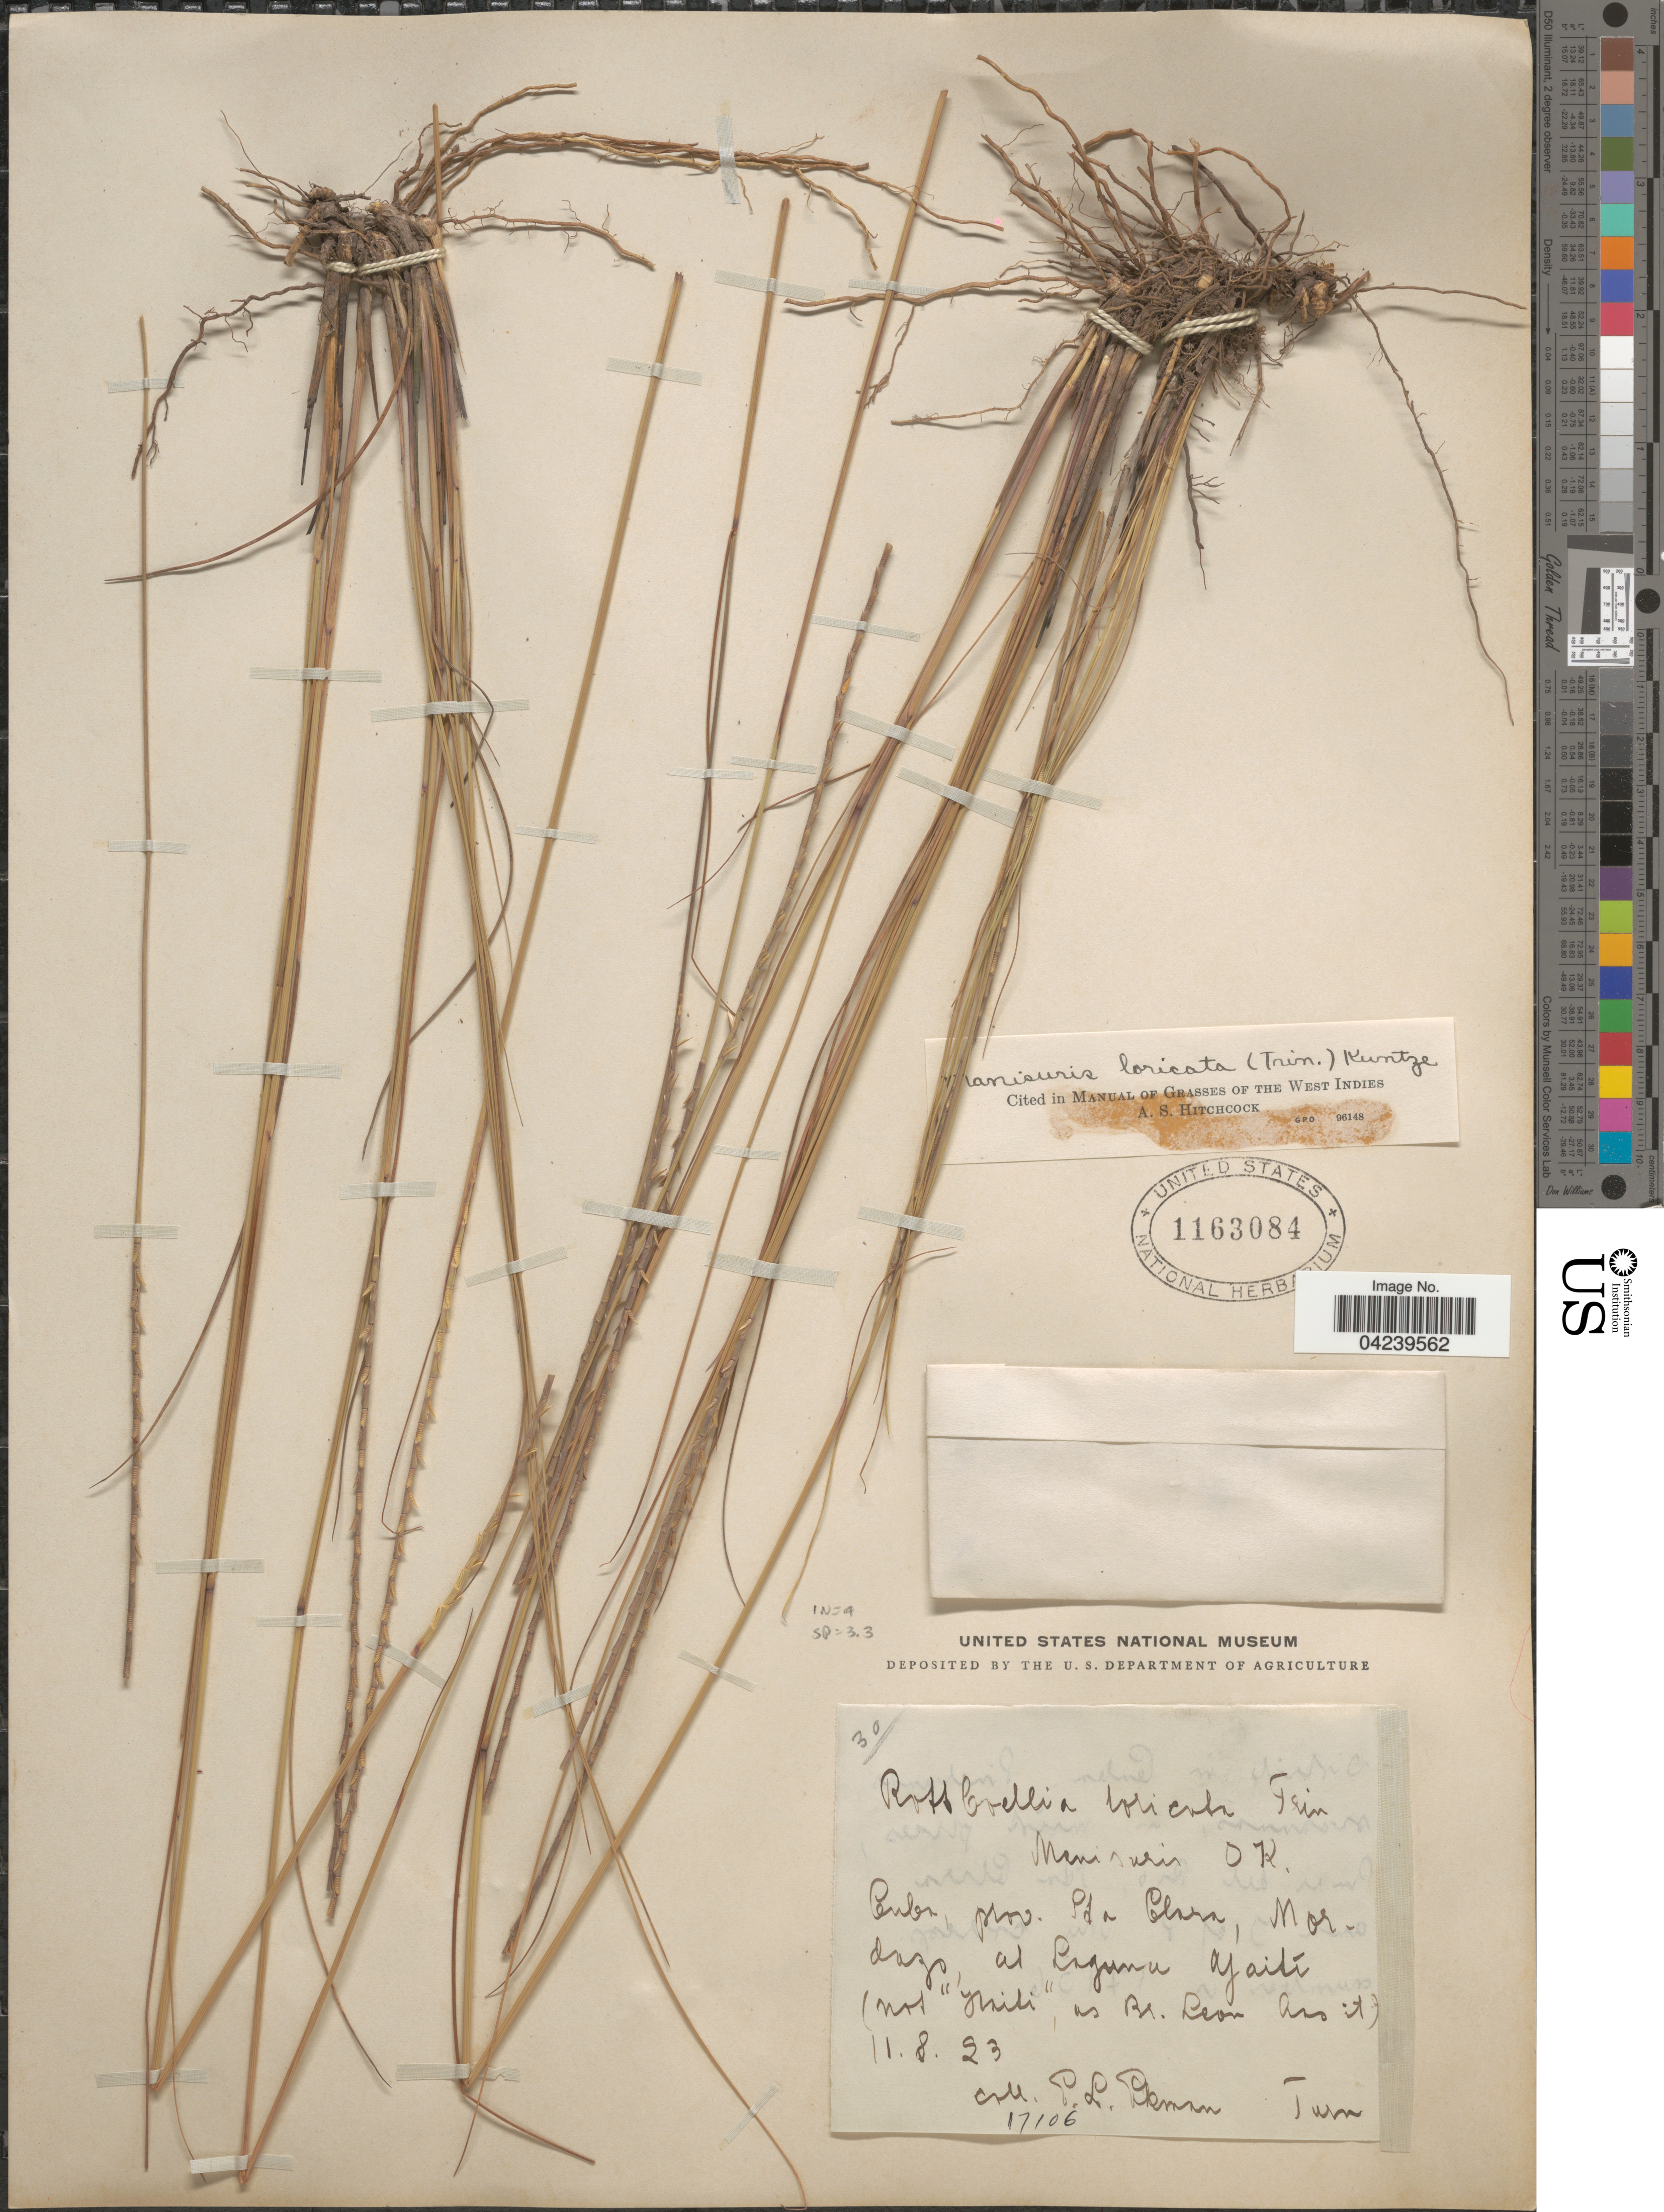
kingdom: Plantae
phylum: Tracheophyta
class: Liliopsida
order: Poales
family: Poaceae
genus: Rhytachne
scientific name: Rhytachne rottboellioides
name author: Desv.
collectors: E. L. Ekman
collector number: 17106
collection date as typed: Transcribed d/m/y: 11/8/23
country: Cuba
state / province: Las Villas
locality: Prov. Sda Clara, Mordazo, al Laguna Yaití.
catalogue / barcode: US 1163084